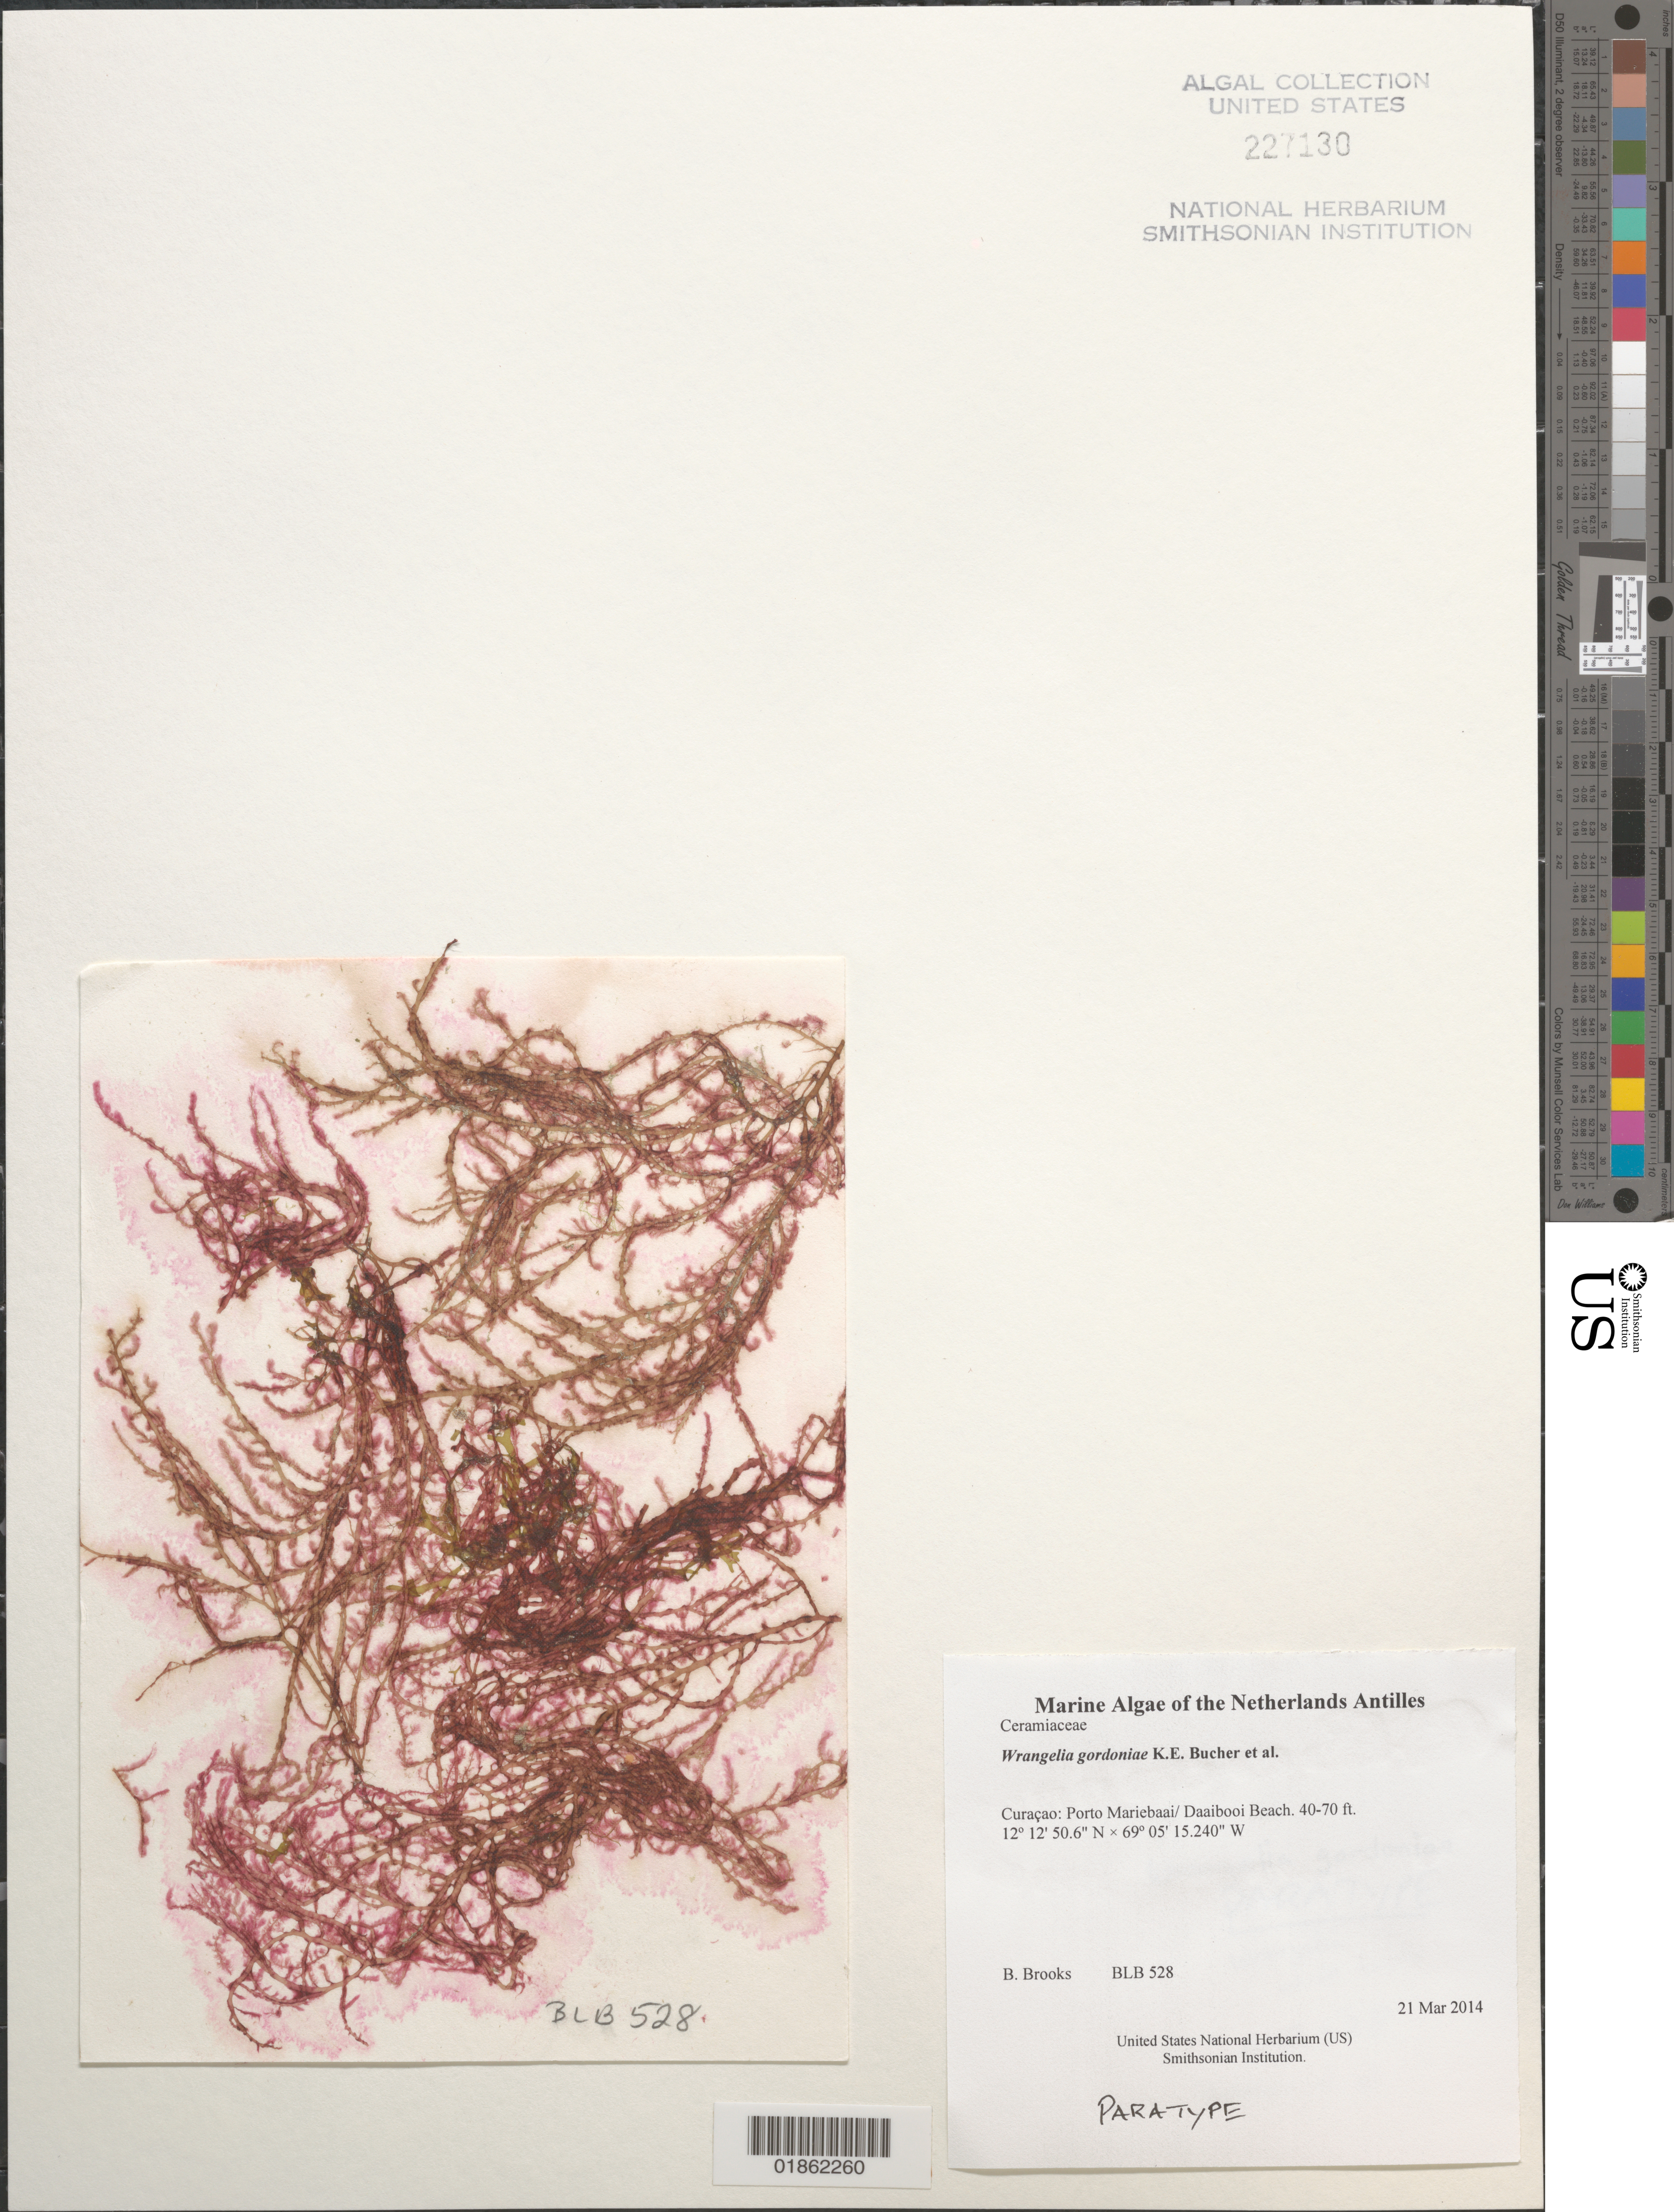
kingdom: Plantae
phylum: Rhodophyta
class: Florideophyceae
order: Ceramiales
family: Wrangeliaceae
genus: Wrangelia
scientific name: Wrangelia gordoniae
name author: K.E. Bucher et al.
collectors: B. Brooks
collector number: BLB 528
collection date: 2014-03-21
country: Curaçao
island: Curaçao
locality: Porto Mariebaai/ Daaibooi Beach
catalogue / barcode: US 227130